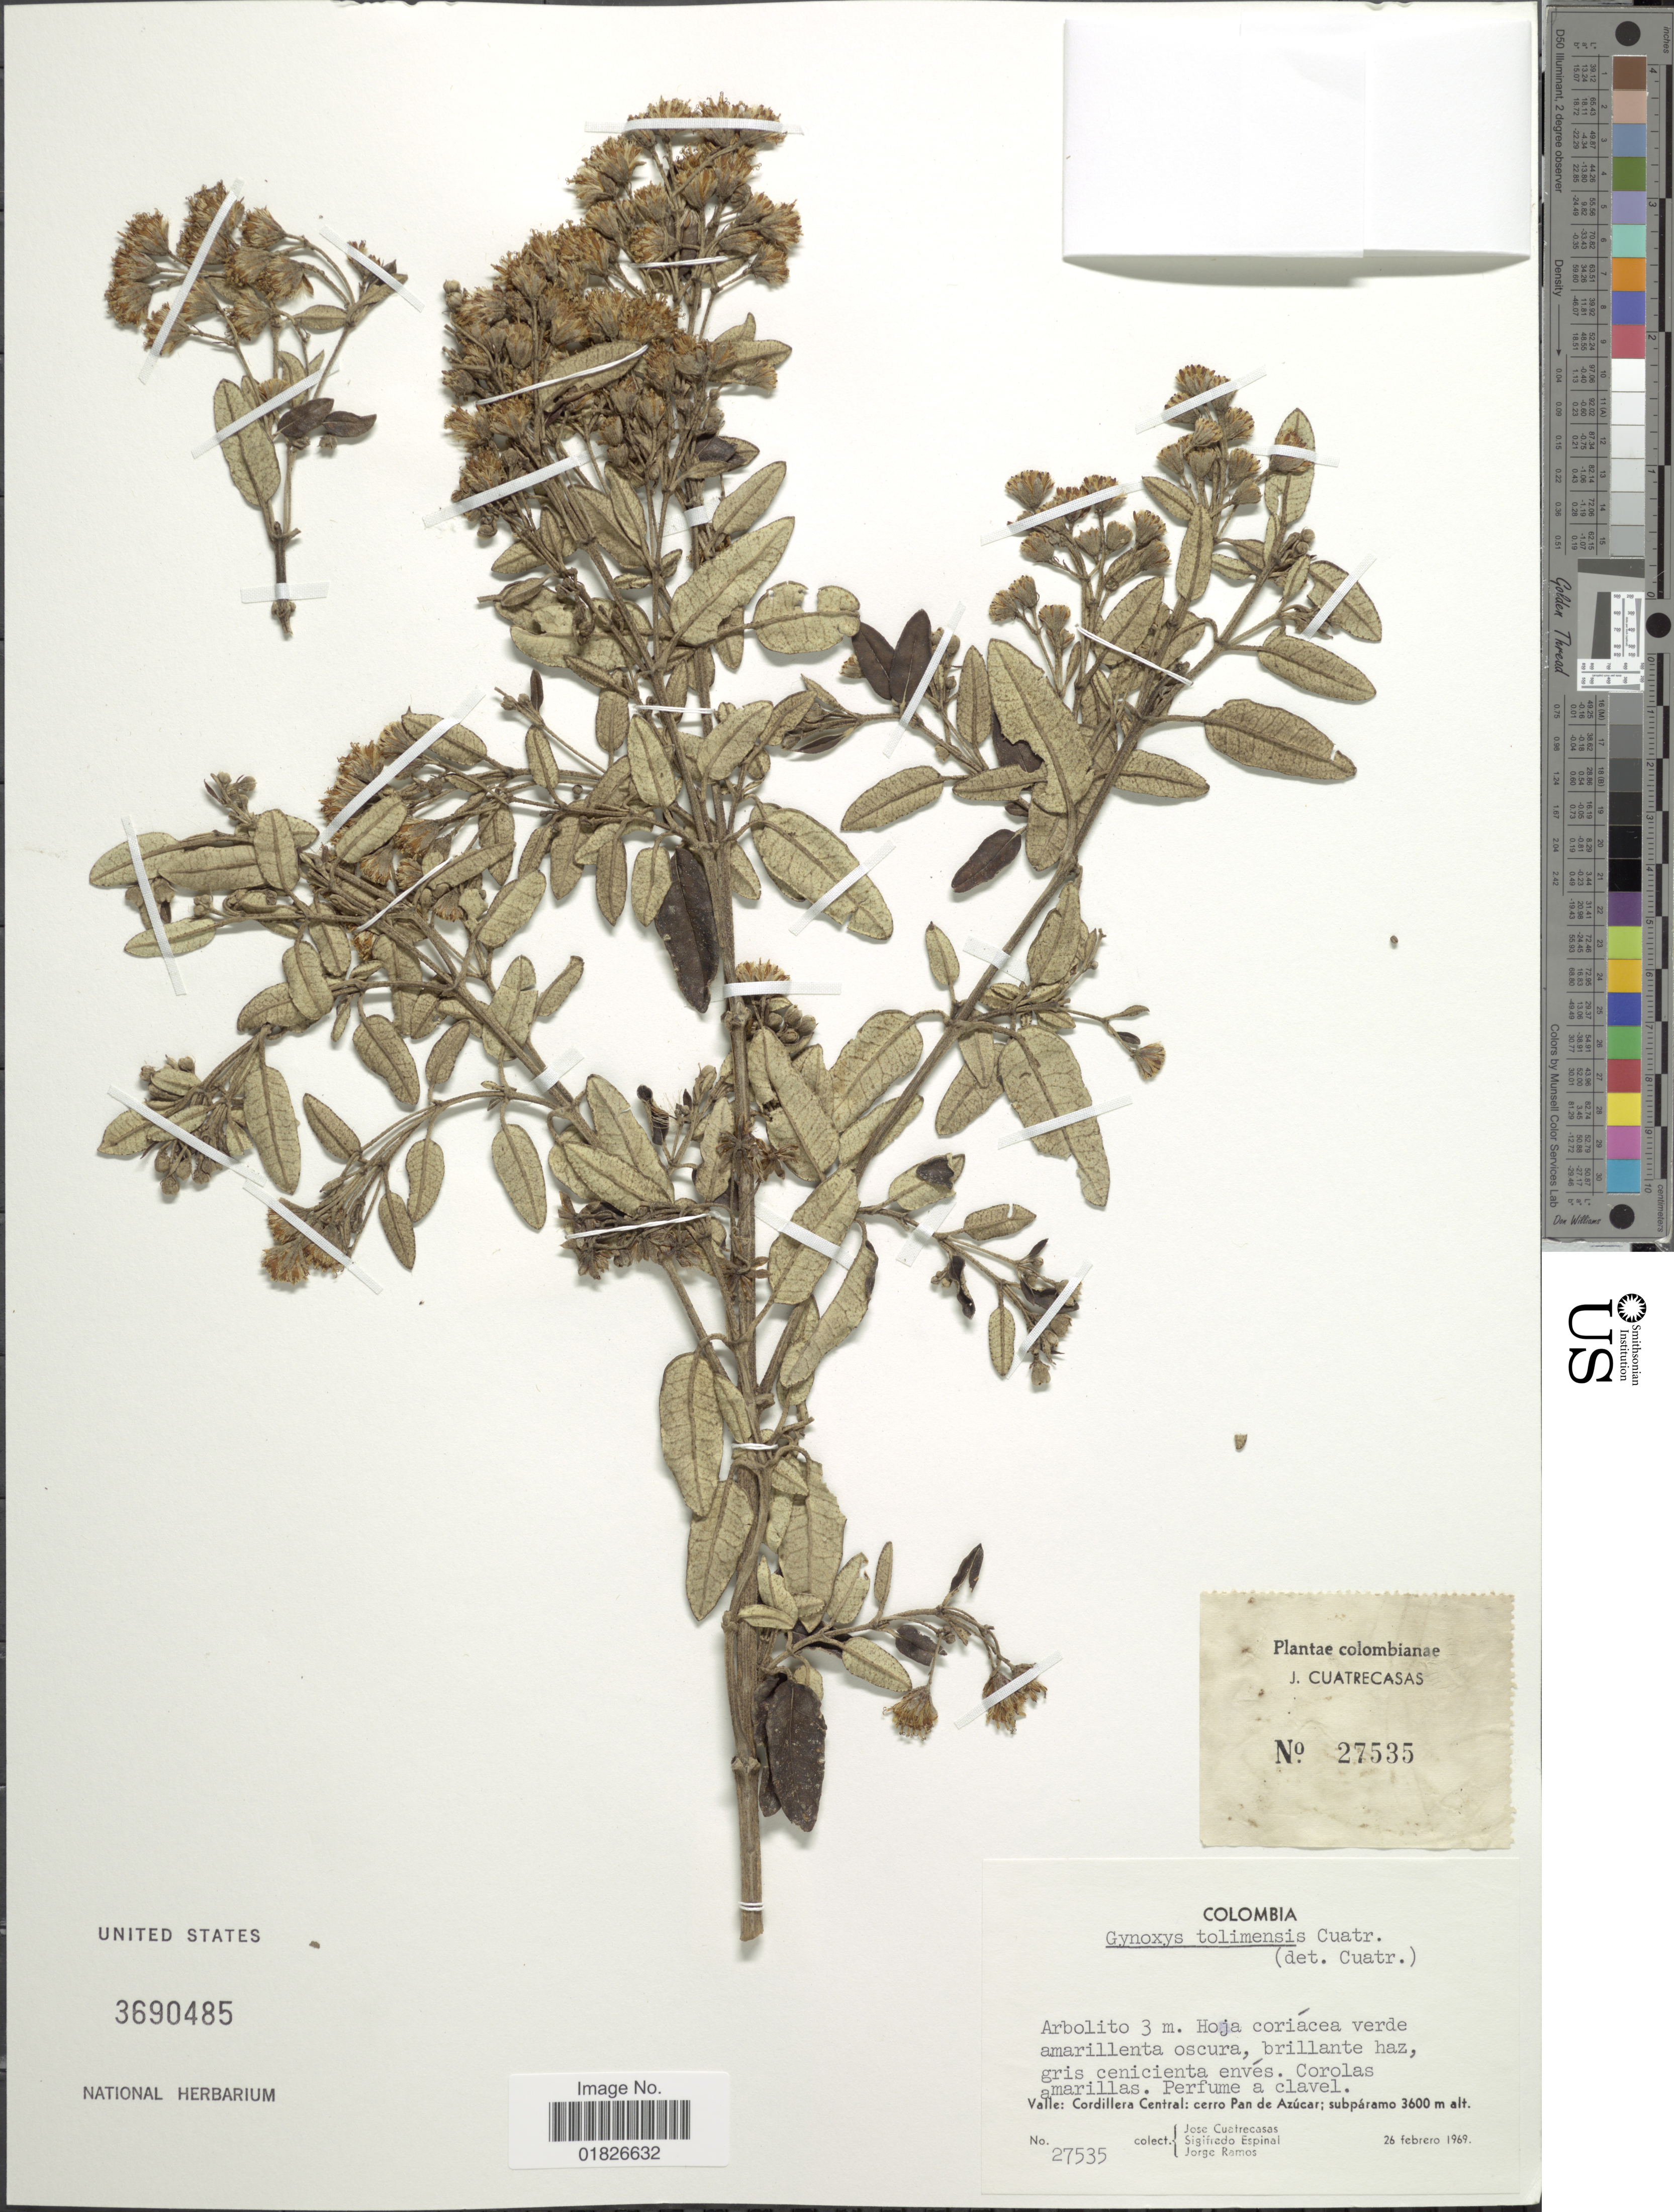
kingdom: Plantae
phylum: Tracheophyta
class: Magnoliopsida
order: Asterales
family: Asteraceae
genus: Gynoxys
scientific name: Gynoxys tolimensis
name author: Cuatrec.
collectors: J. Cuatrecasas, S. T. Espinal & J. Ramos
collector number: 27535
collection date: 1969-02-26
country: Colombia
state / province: Valle del Cauca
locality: Cordillera Central, cerro Pan de Azucar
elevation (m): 3600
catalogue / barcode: US 3690485